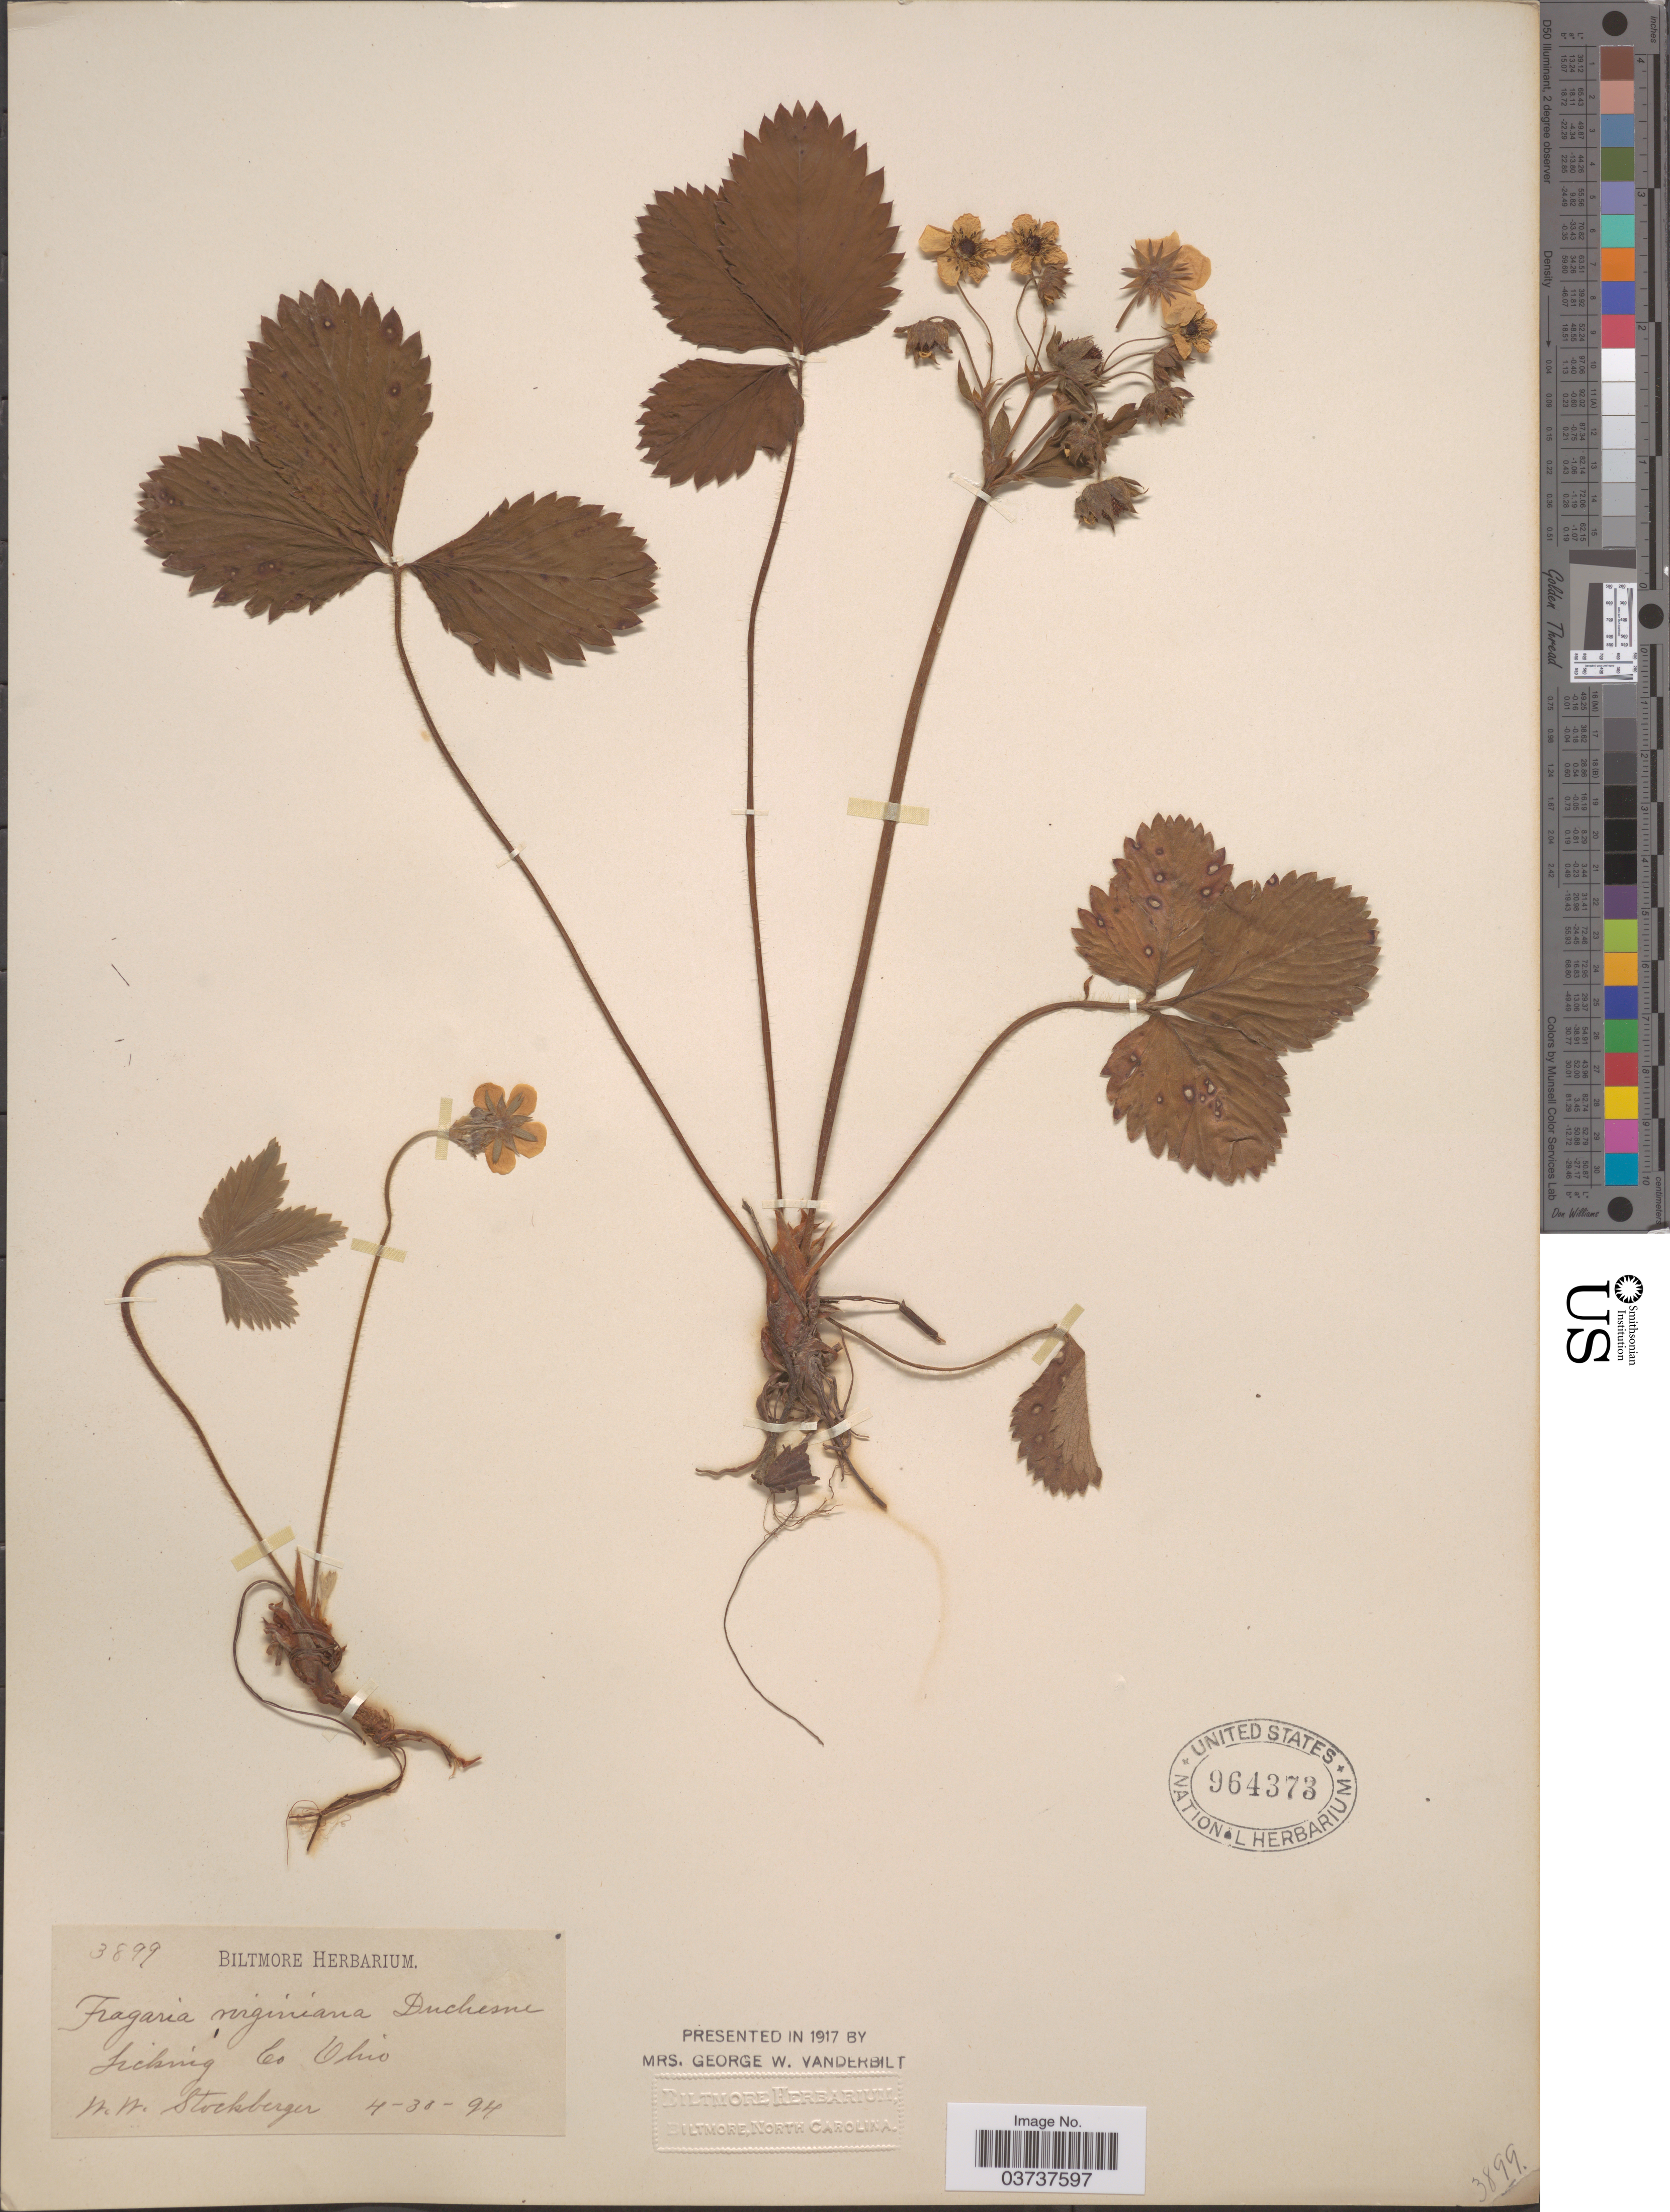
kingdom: Plantae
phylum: Tracheophyta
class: Magnoliopsida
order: Rosales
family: Rosaceae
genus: Fragaria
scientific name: Fragaria virginiana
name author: Mill.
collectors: W. Stockberger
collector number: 3899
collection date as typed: Transcribed d/m/y: 30/4/94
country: United States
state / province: Ohio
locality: Licking Co.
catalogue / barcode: US 964373